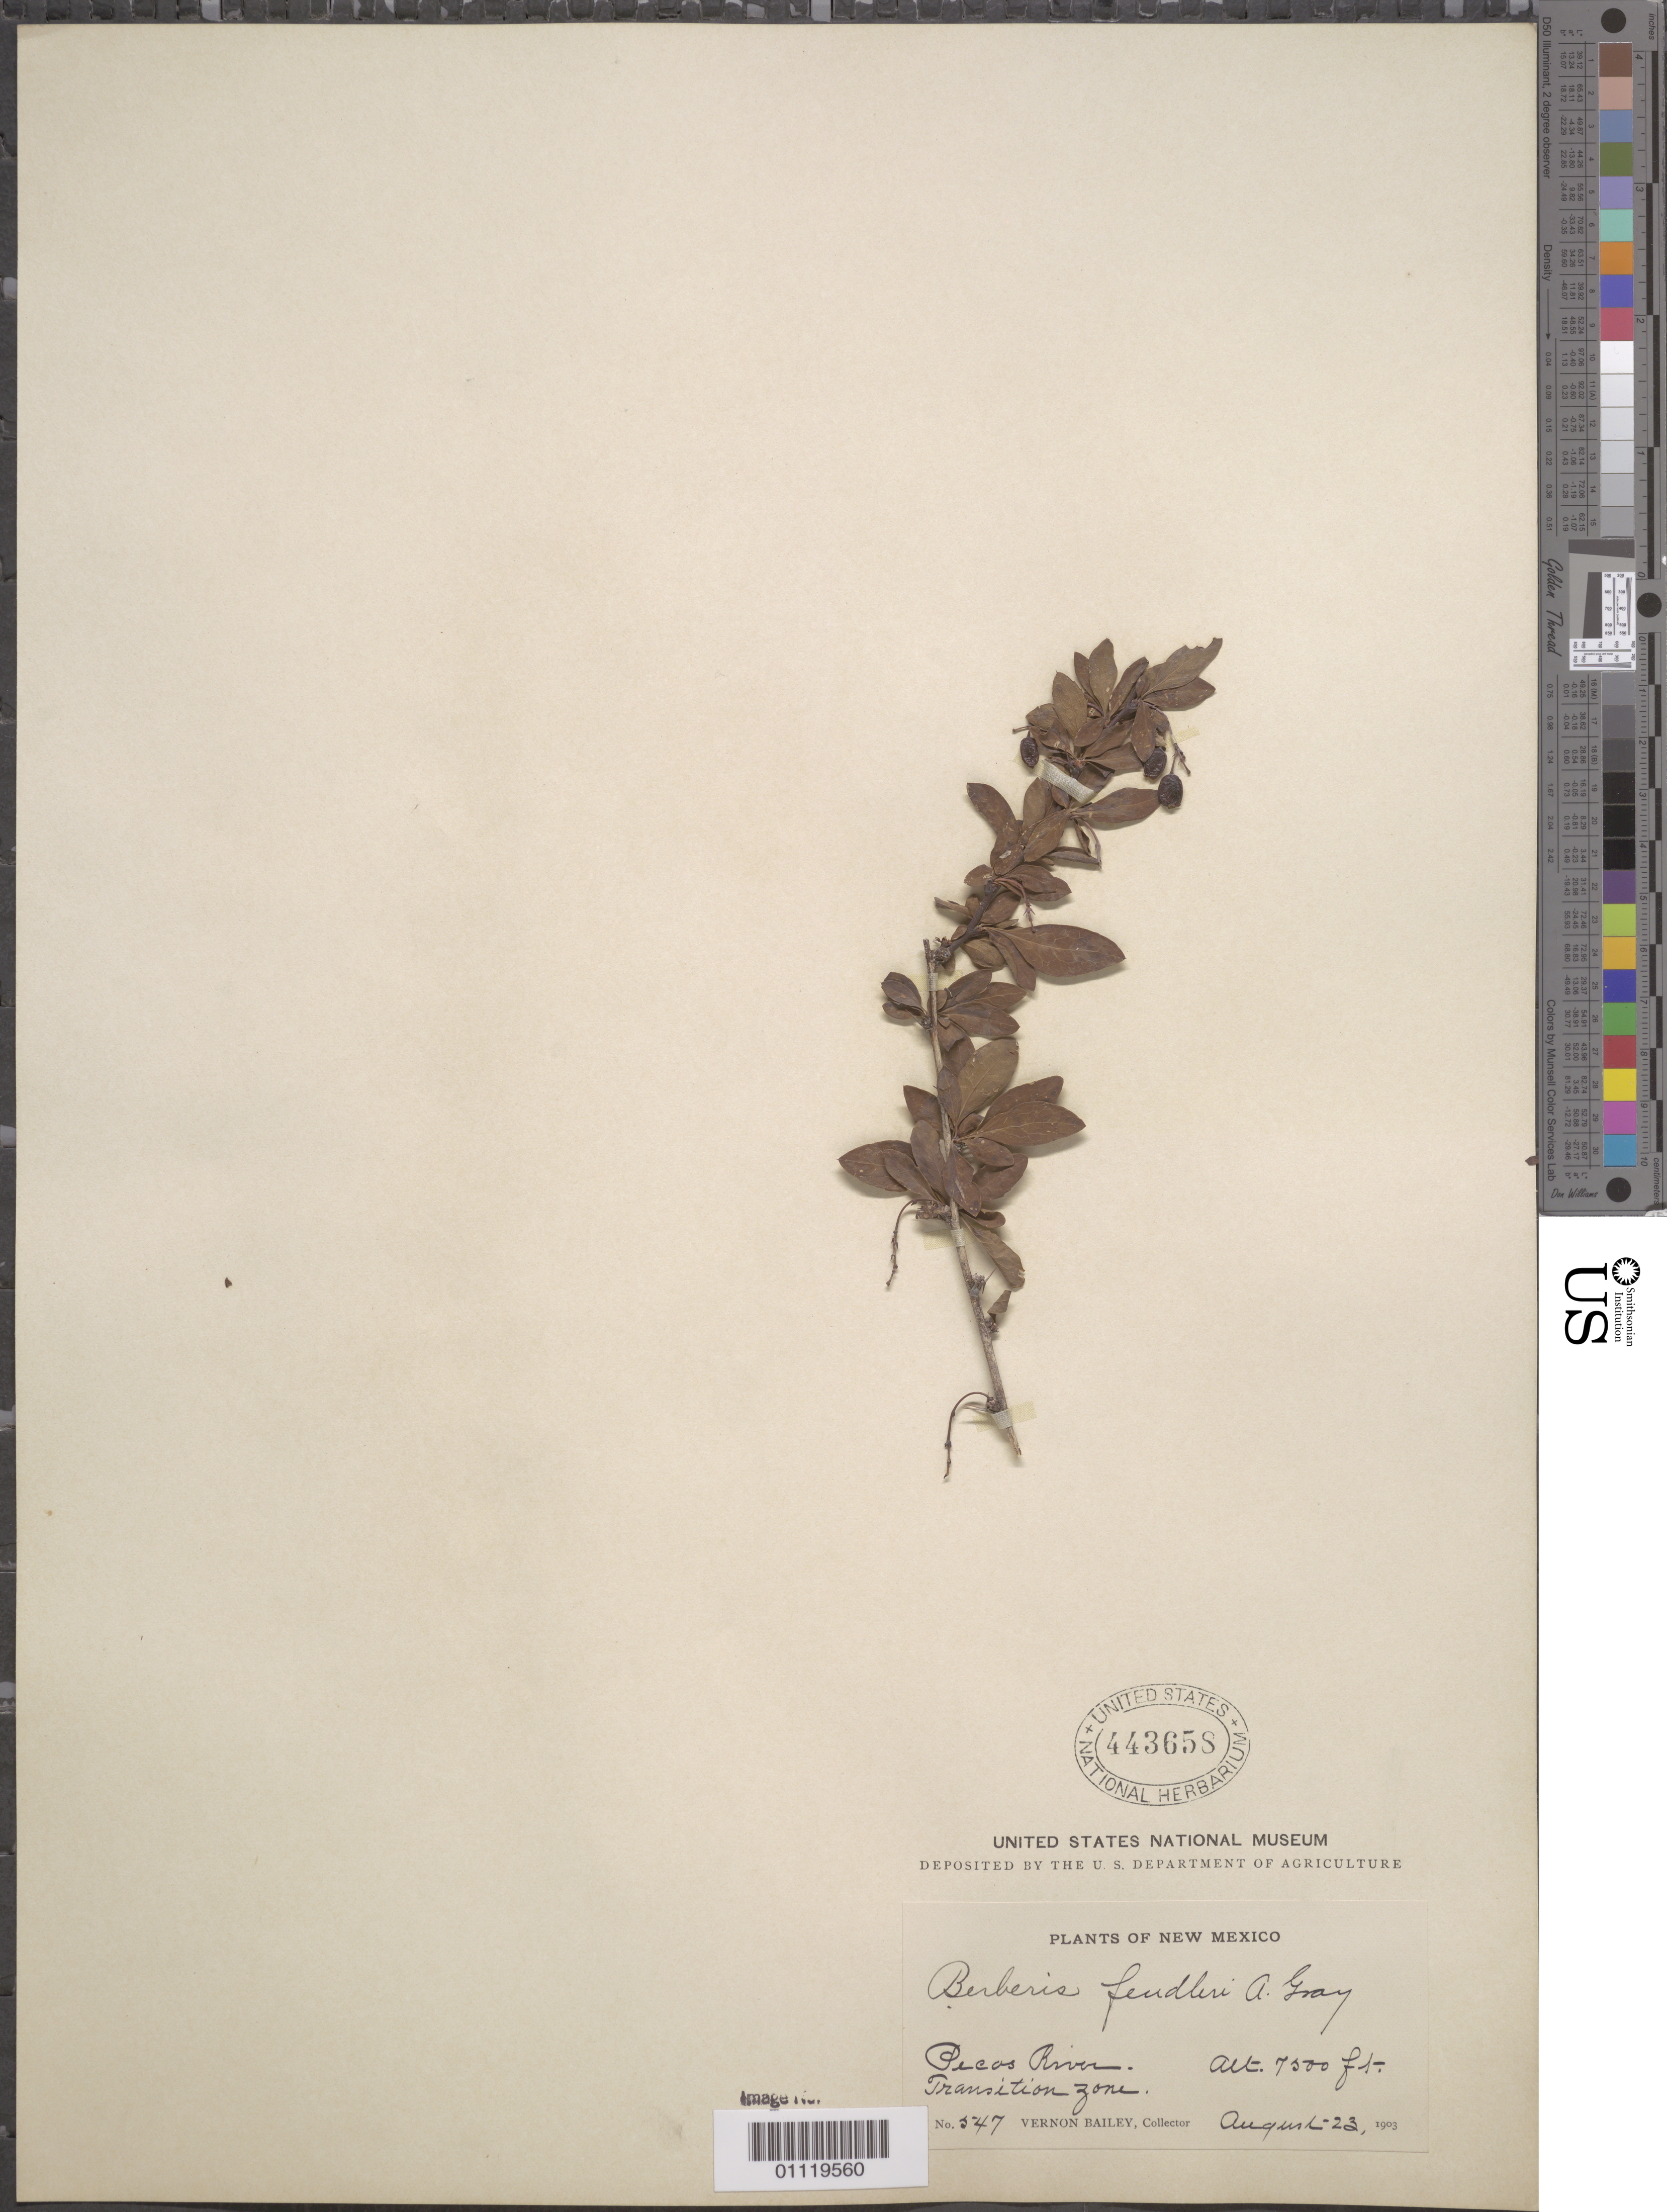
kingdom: Plantae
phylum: Tracheophyta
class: Magnoliopsida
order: Ranunculales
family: Berberidaceae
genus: Berberis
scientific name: Berberis fendleri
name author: A. Gray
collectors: V. O. Bailey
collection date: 1903-08-23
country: United States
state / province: New Mexico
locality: Pecos River; transition zone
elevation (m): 2286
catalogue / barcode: US 443658